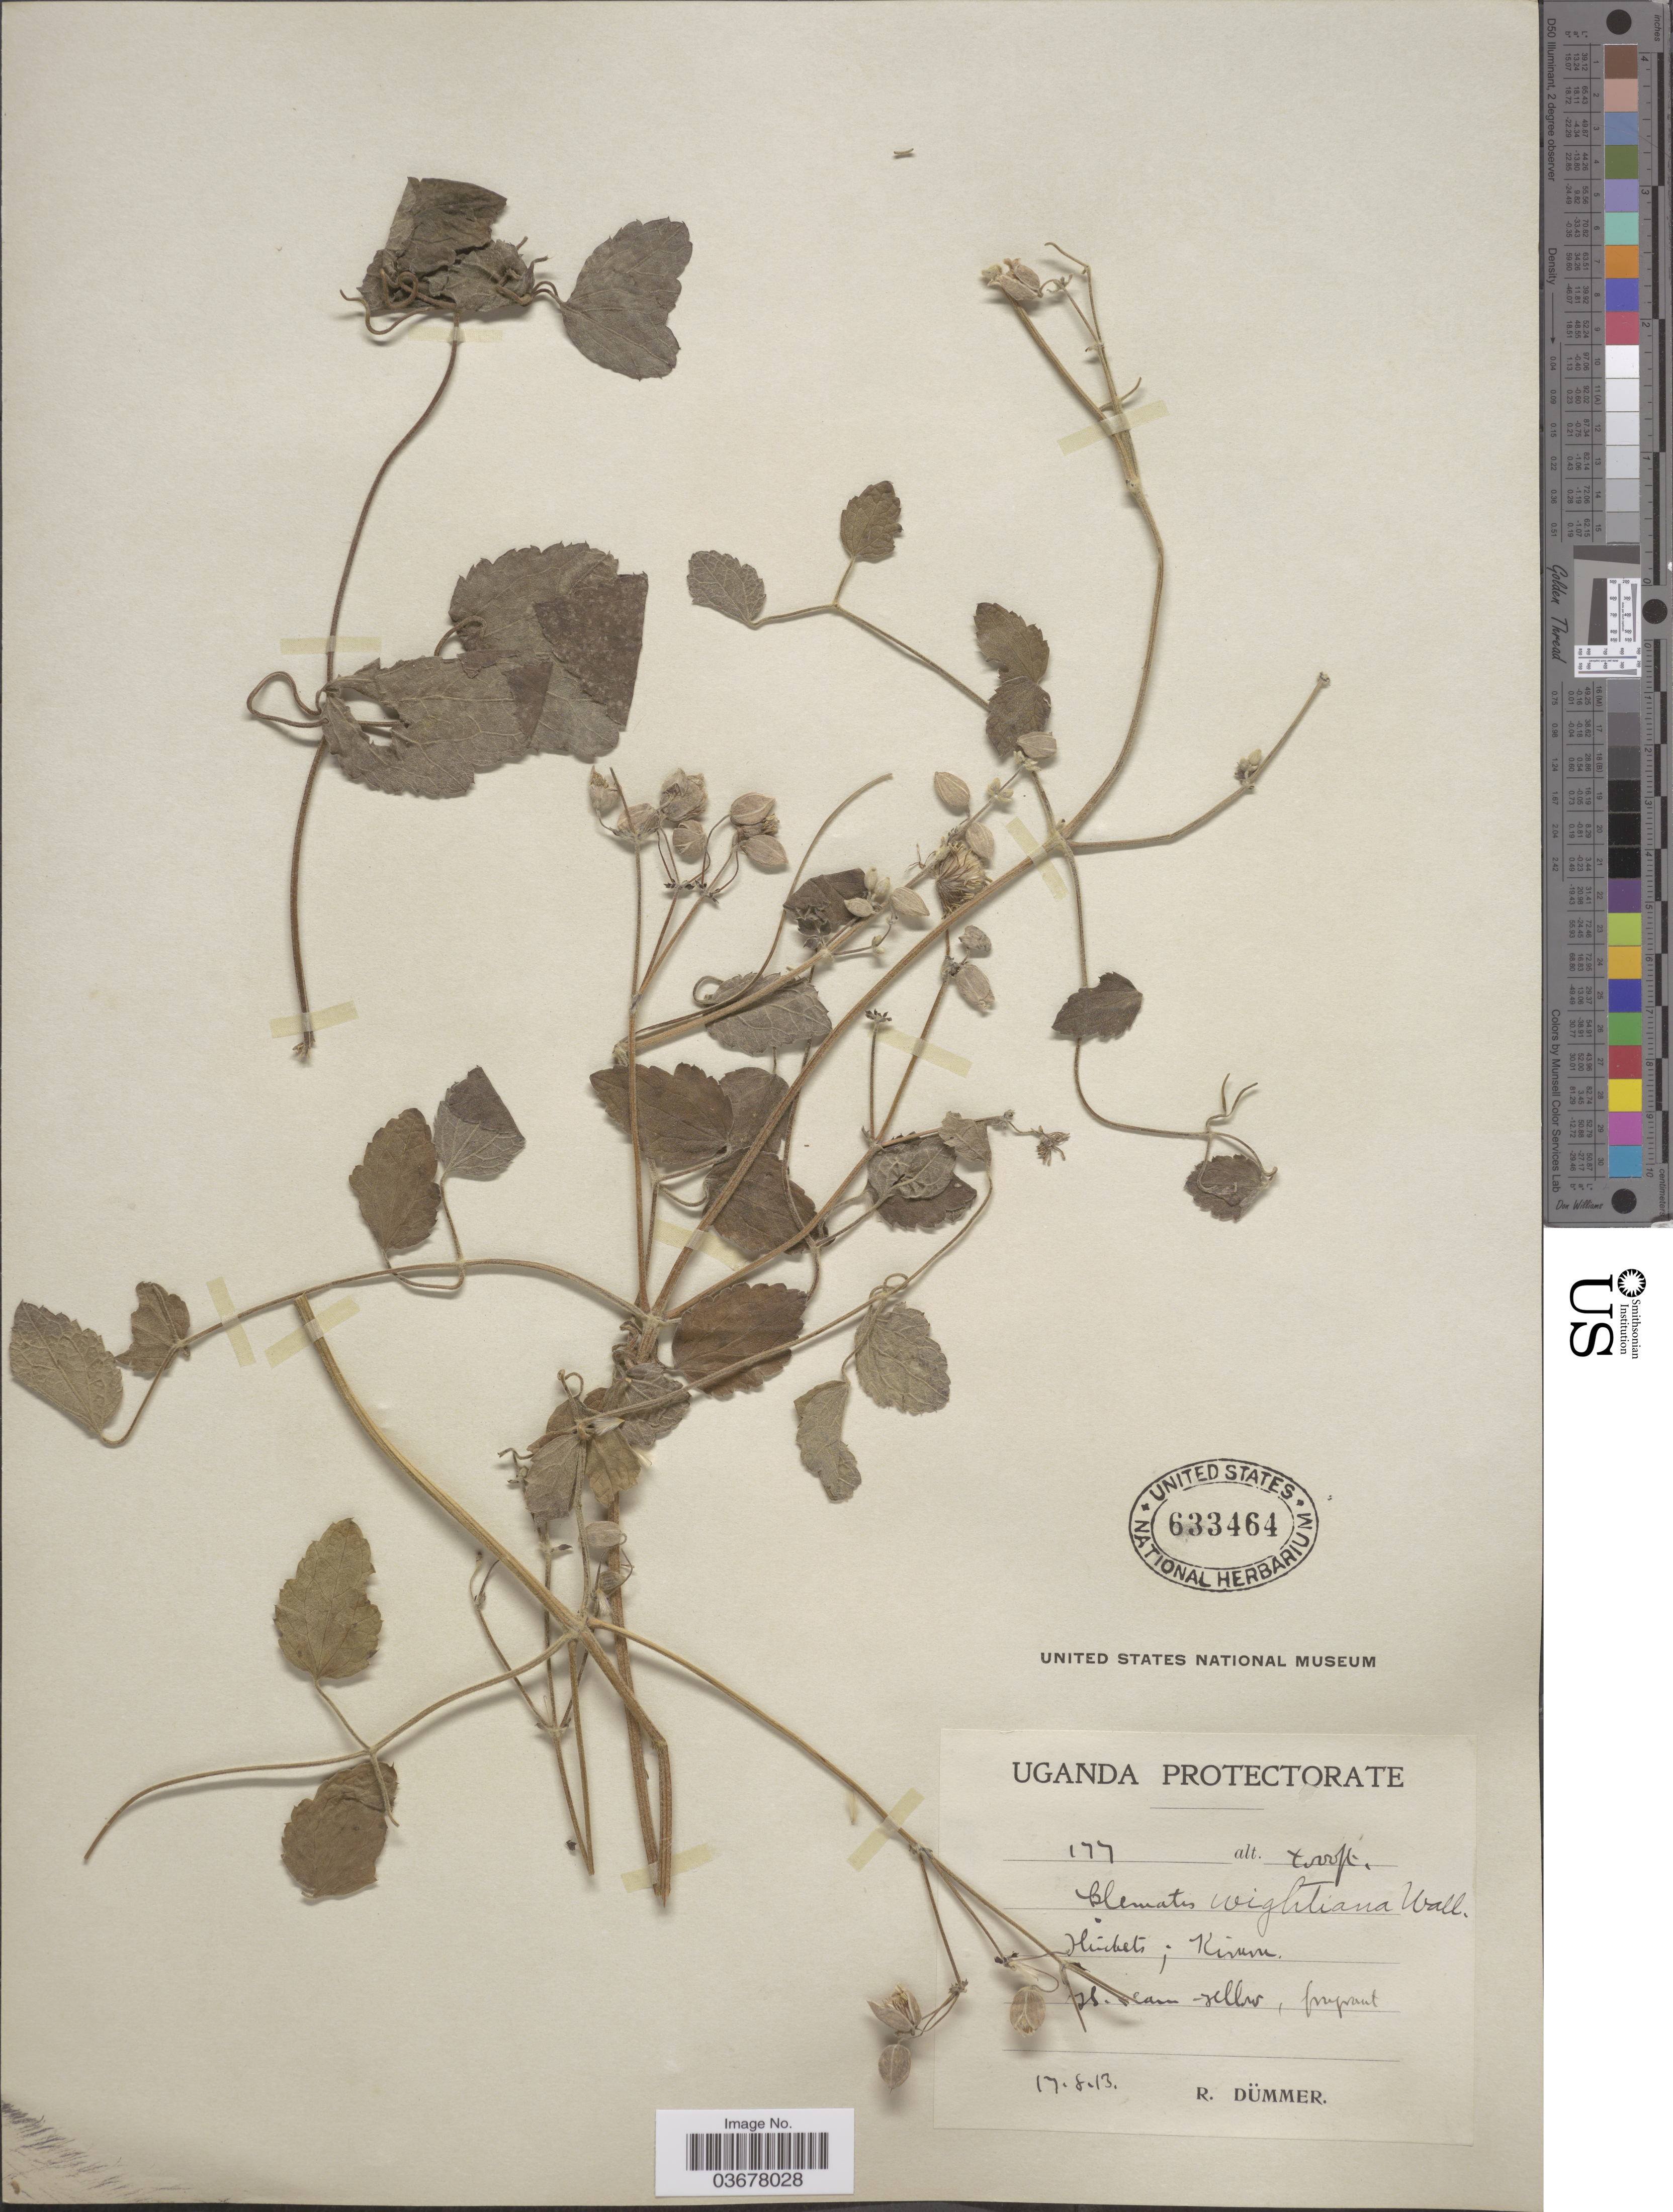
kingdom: Plantae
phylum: Tracheophyta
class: Magnoliopsida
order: Ranunculales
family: Ranunculaceae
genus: Clematis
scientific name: Clematis wightiana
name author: Wall.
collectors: R. A. Dümmer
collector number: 177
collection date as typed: Transcribed d/m/y: 17/8/13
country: Uganda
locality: Uganda Protectorate. Thickets, Kiruvu.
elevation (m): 1219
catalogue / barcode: US 633464